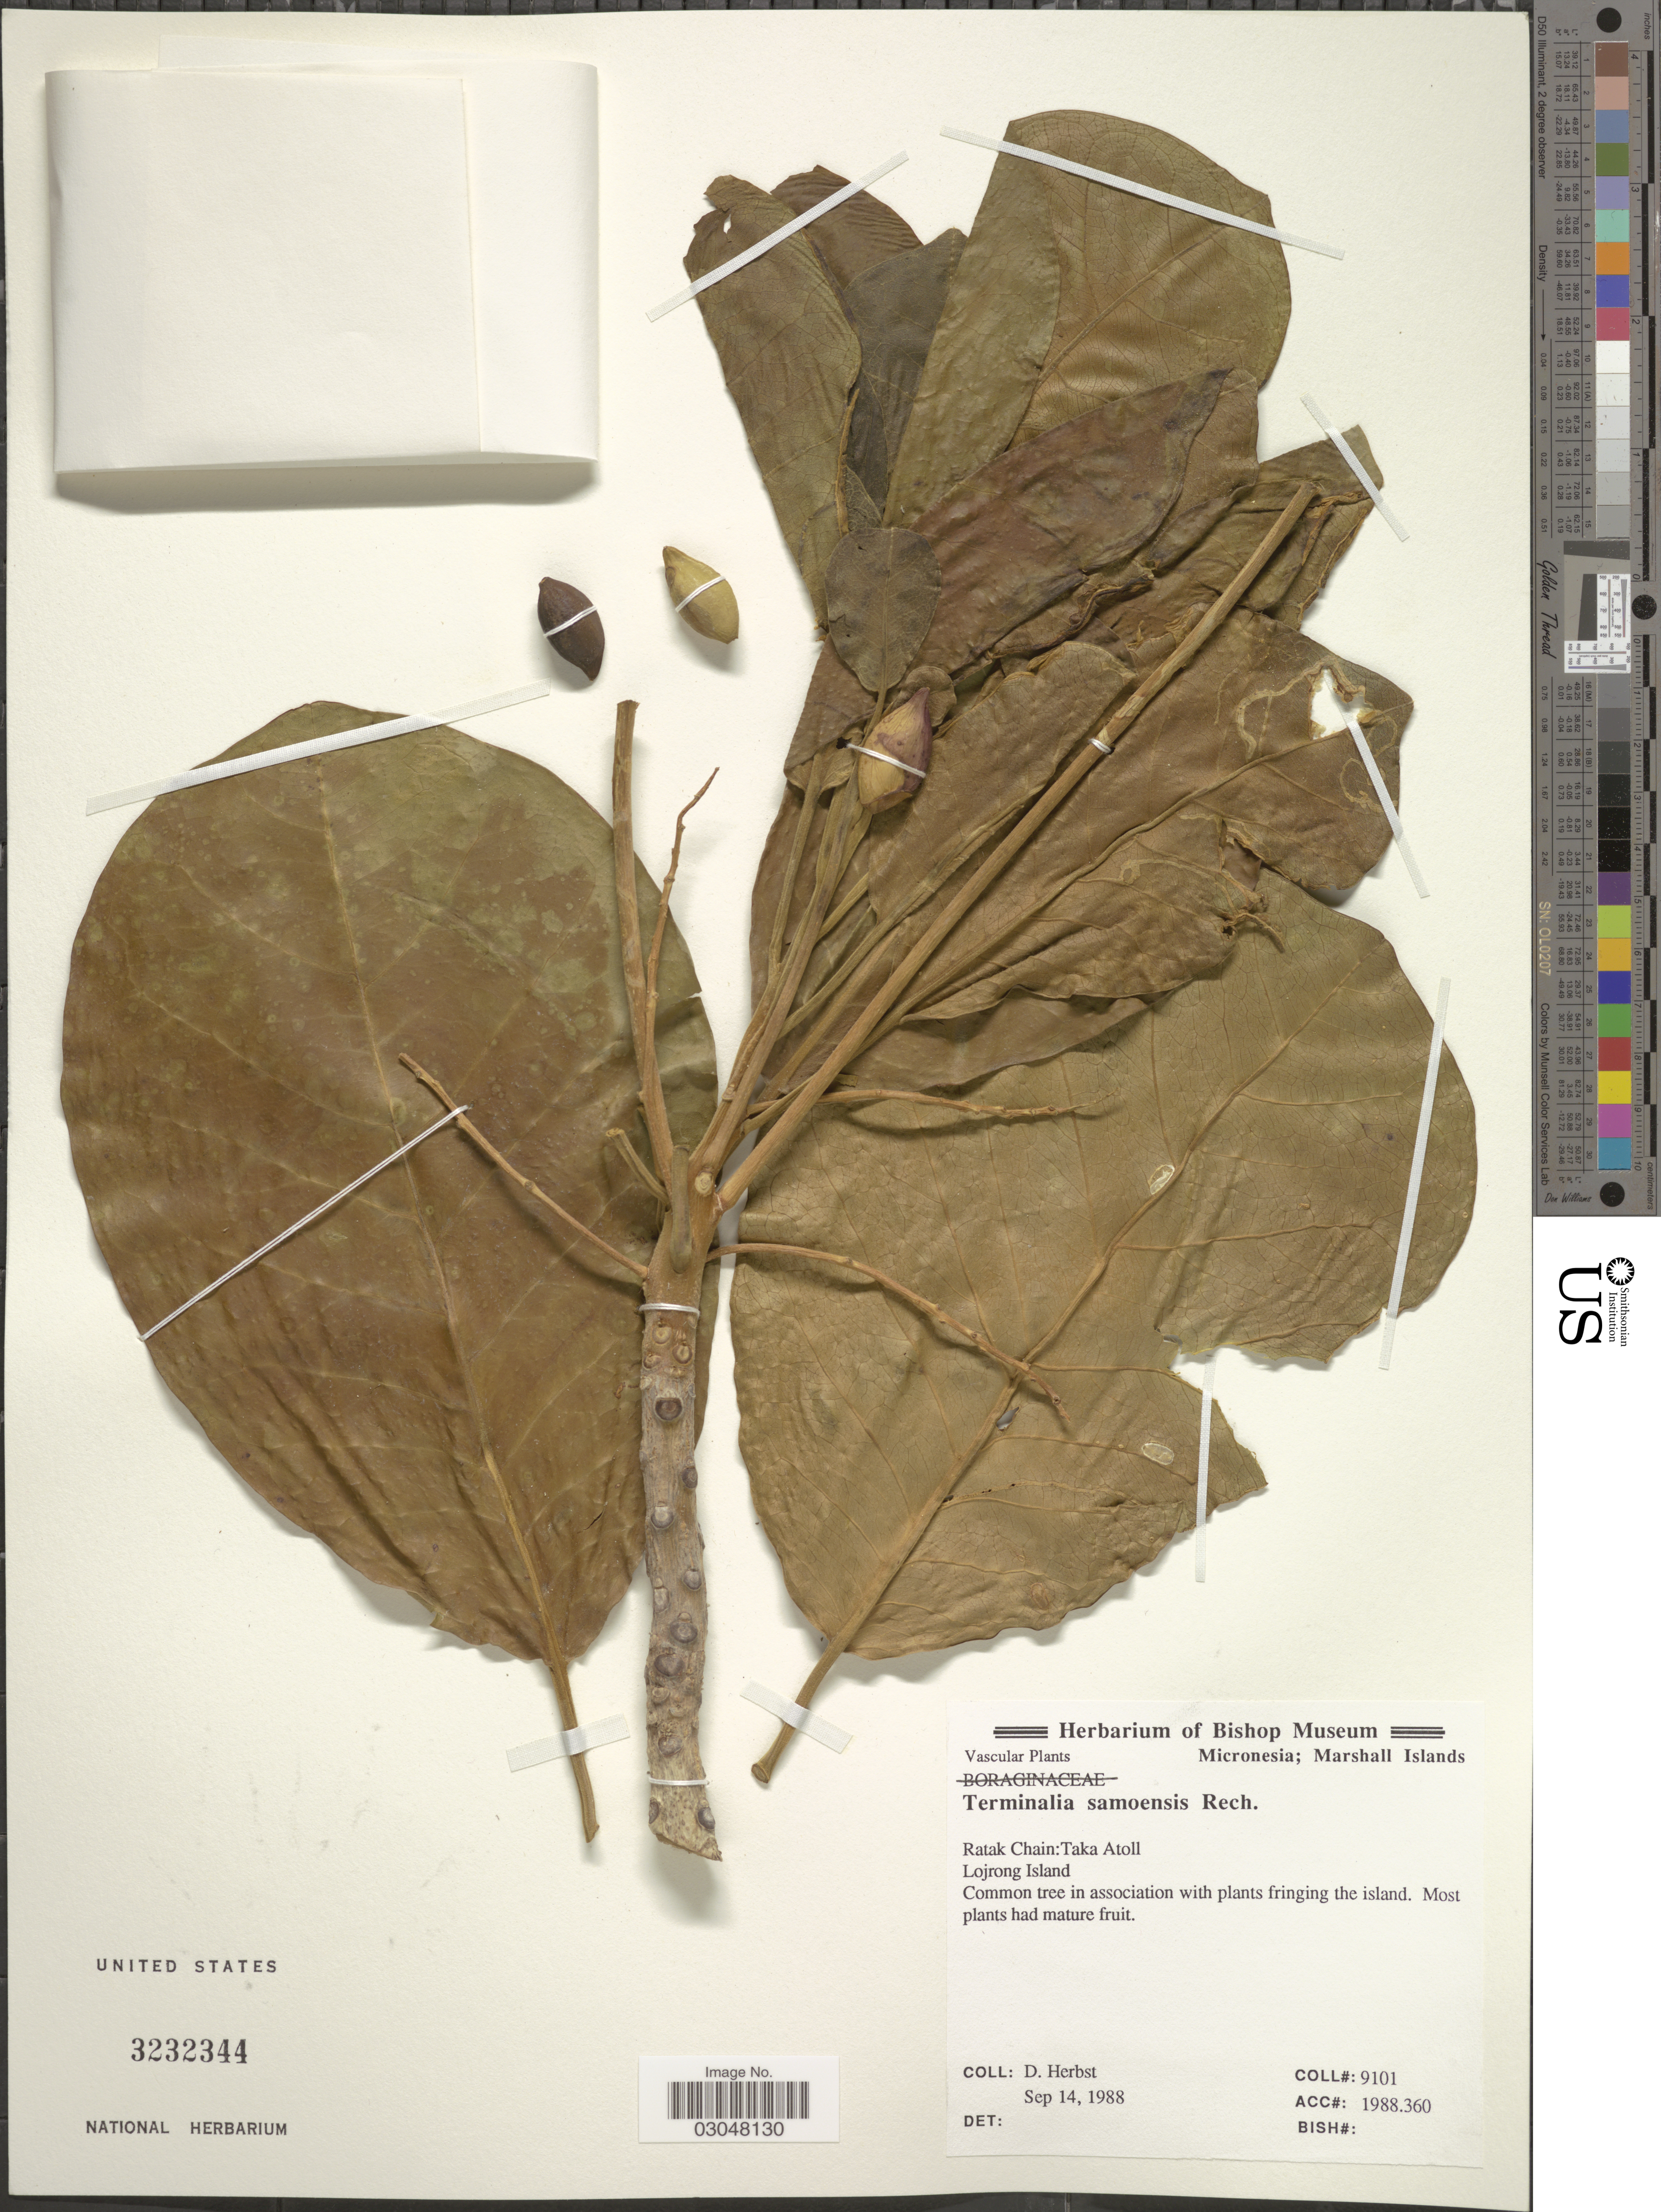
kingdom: Plantae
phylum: Tracheophyta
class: Magnoliopsida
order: Myrtales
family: Combretaceae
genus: Terminalia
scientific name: Terminalia samoensis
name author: Rech.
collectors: D. Herbst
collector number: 9101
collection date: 1988-09-14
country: Marshall Islands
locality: Ratak Chain: Taka Atoll. Lojrong Island.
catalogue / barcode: US 3232344